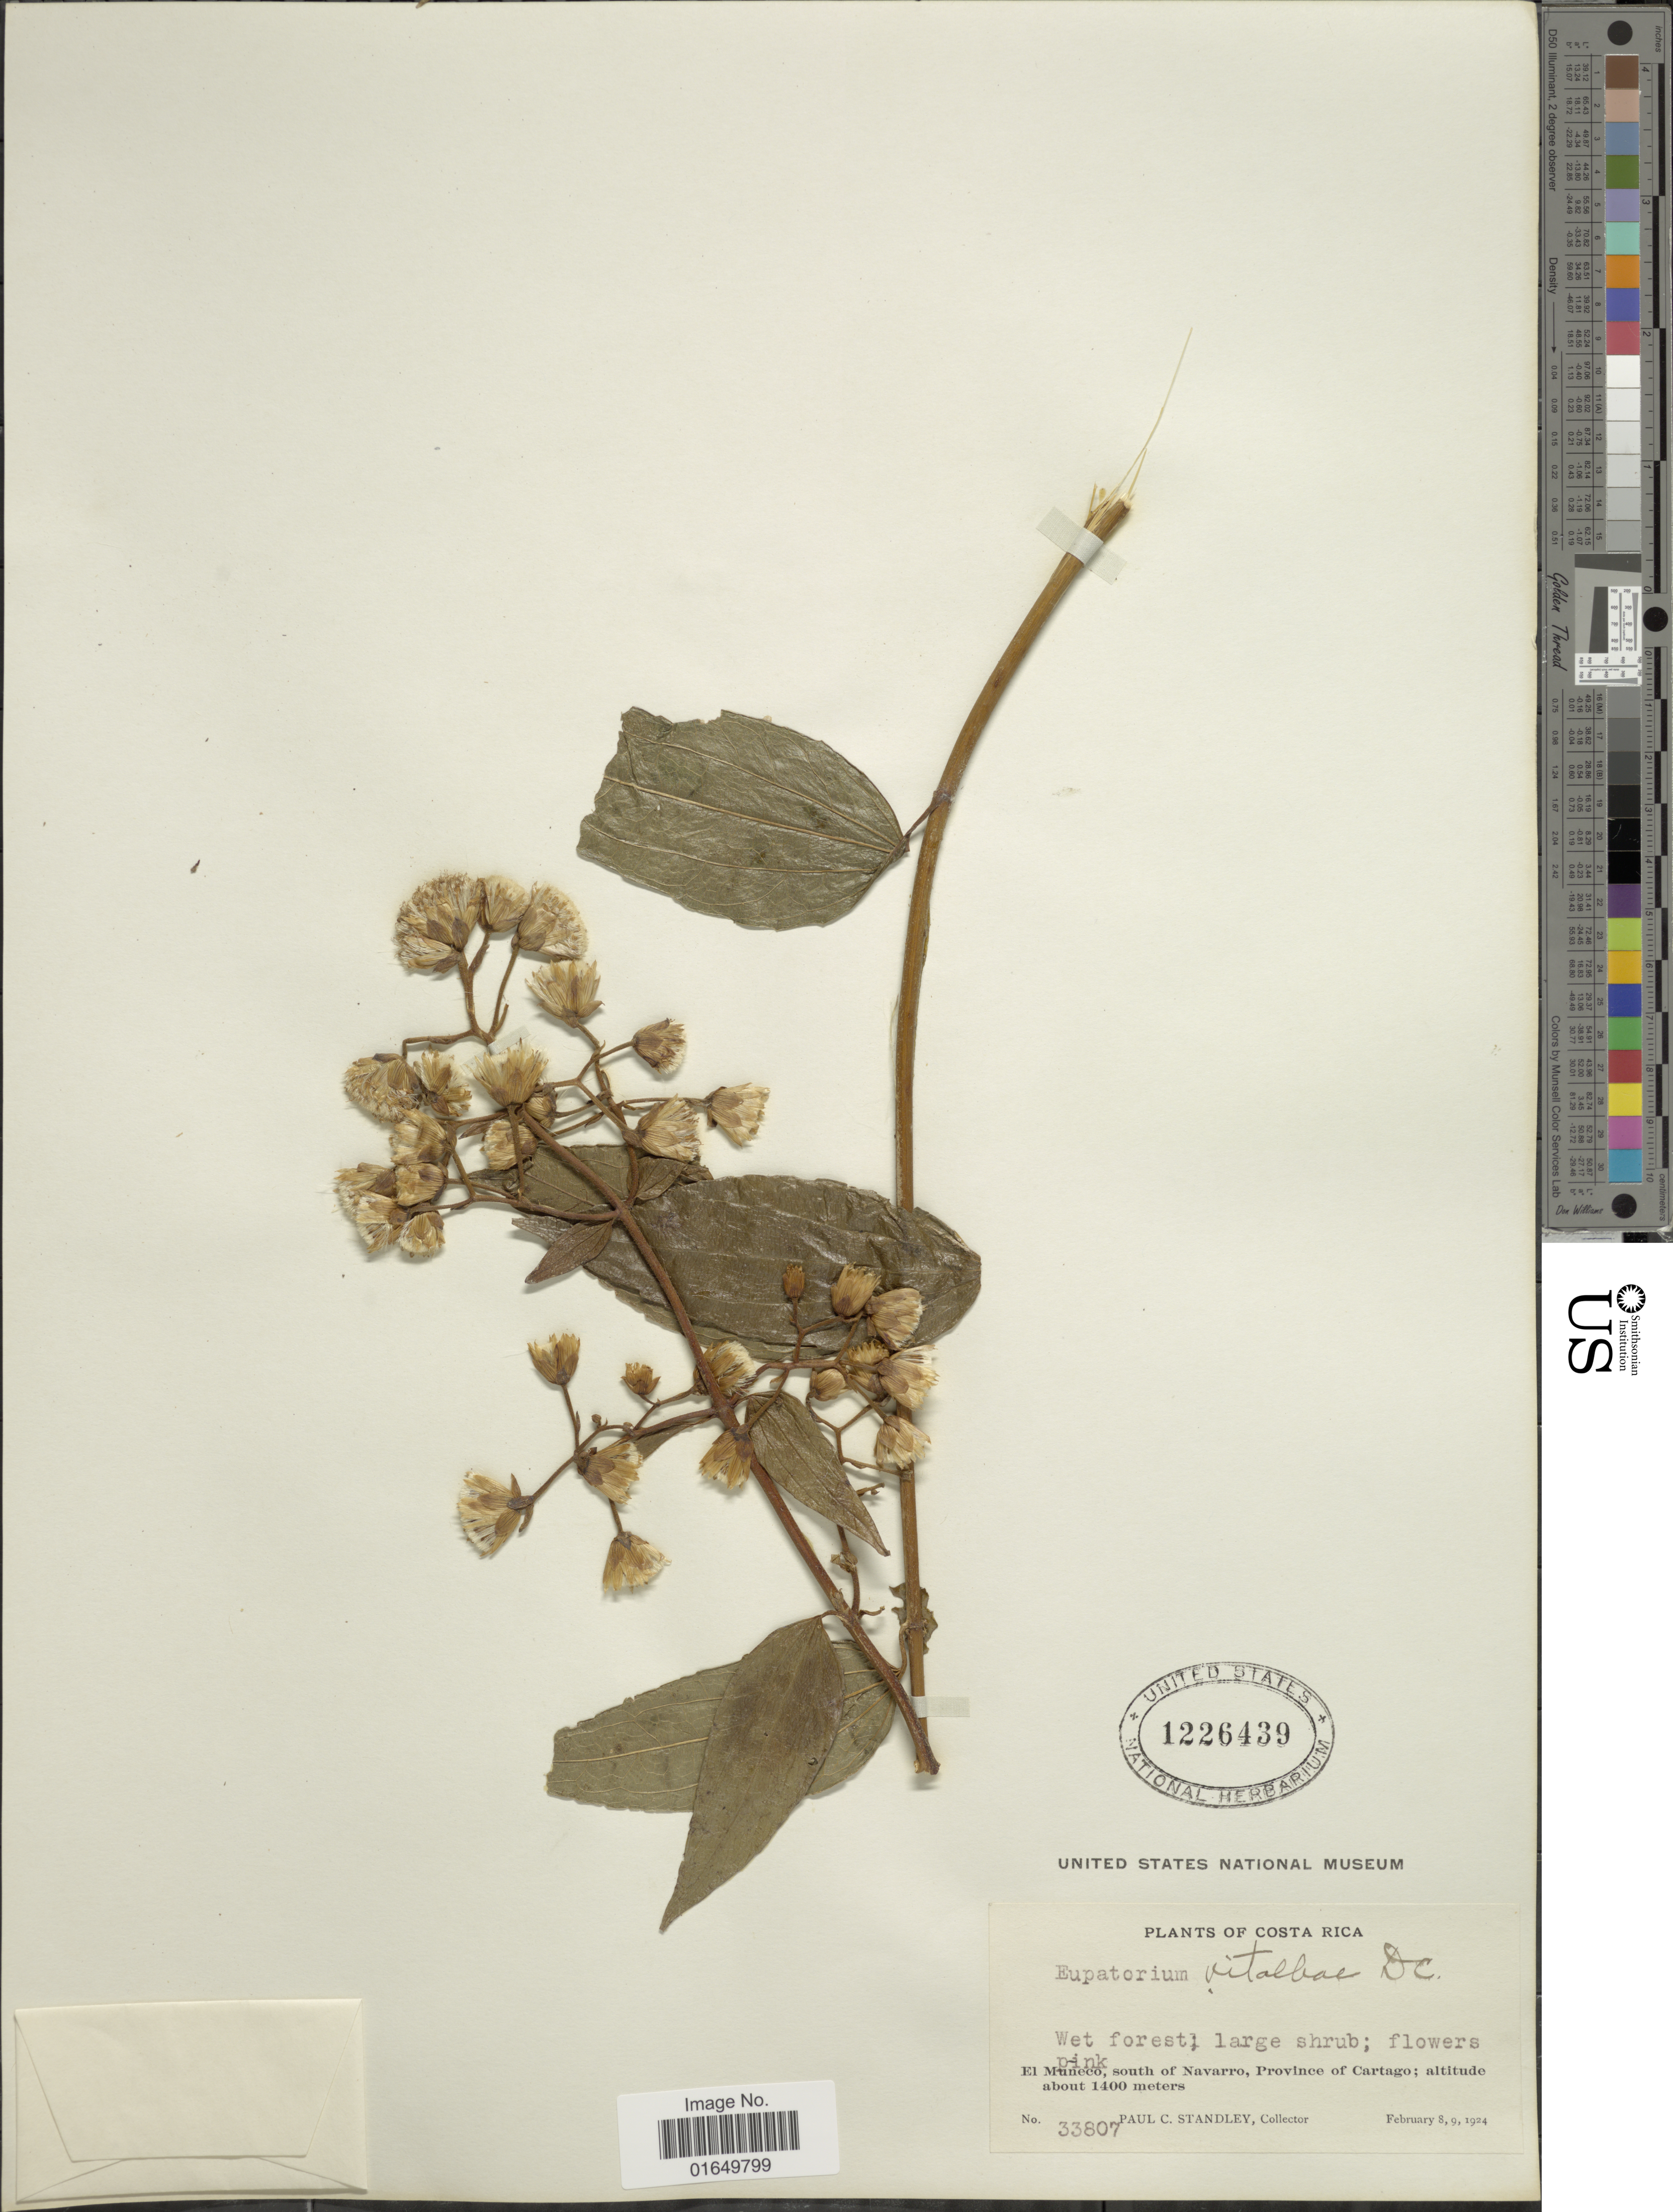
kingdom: Plantae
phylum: Tracheophyta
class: Magnoliopsida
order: Asterales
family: Asteraceae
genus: Heterocondylus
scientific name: Heterocondylus vitalbae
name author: (DC.) R.M. King & H. Rob.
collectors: P. C. Standley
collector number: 33807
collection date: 1924-02-08/1924-02-09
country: Costa Rica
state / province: Cartago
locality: El Muñeco, south of Navarro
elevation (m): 1400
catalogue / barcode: US 1226439